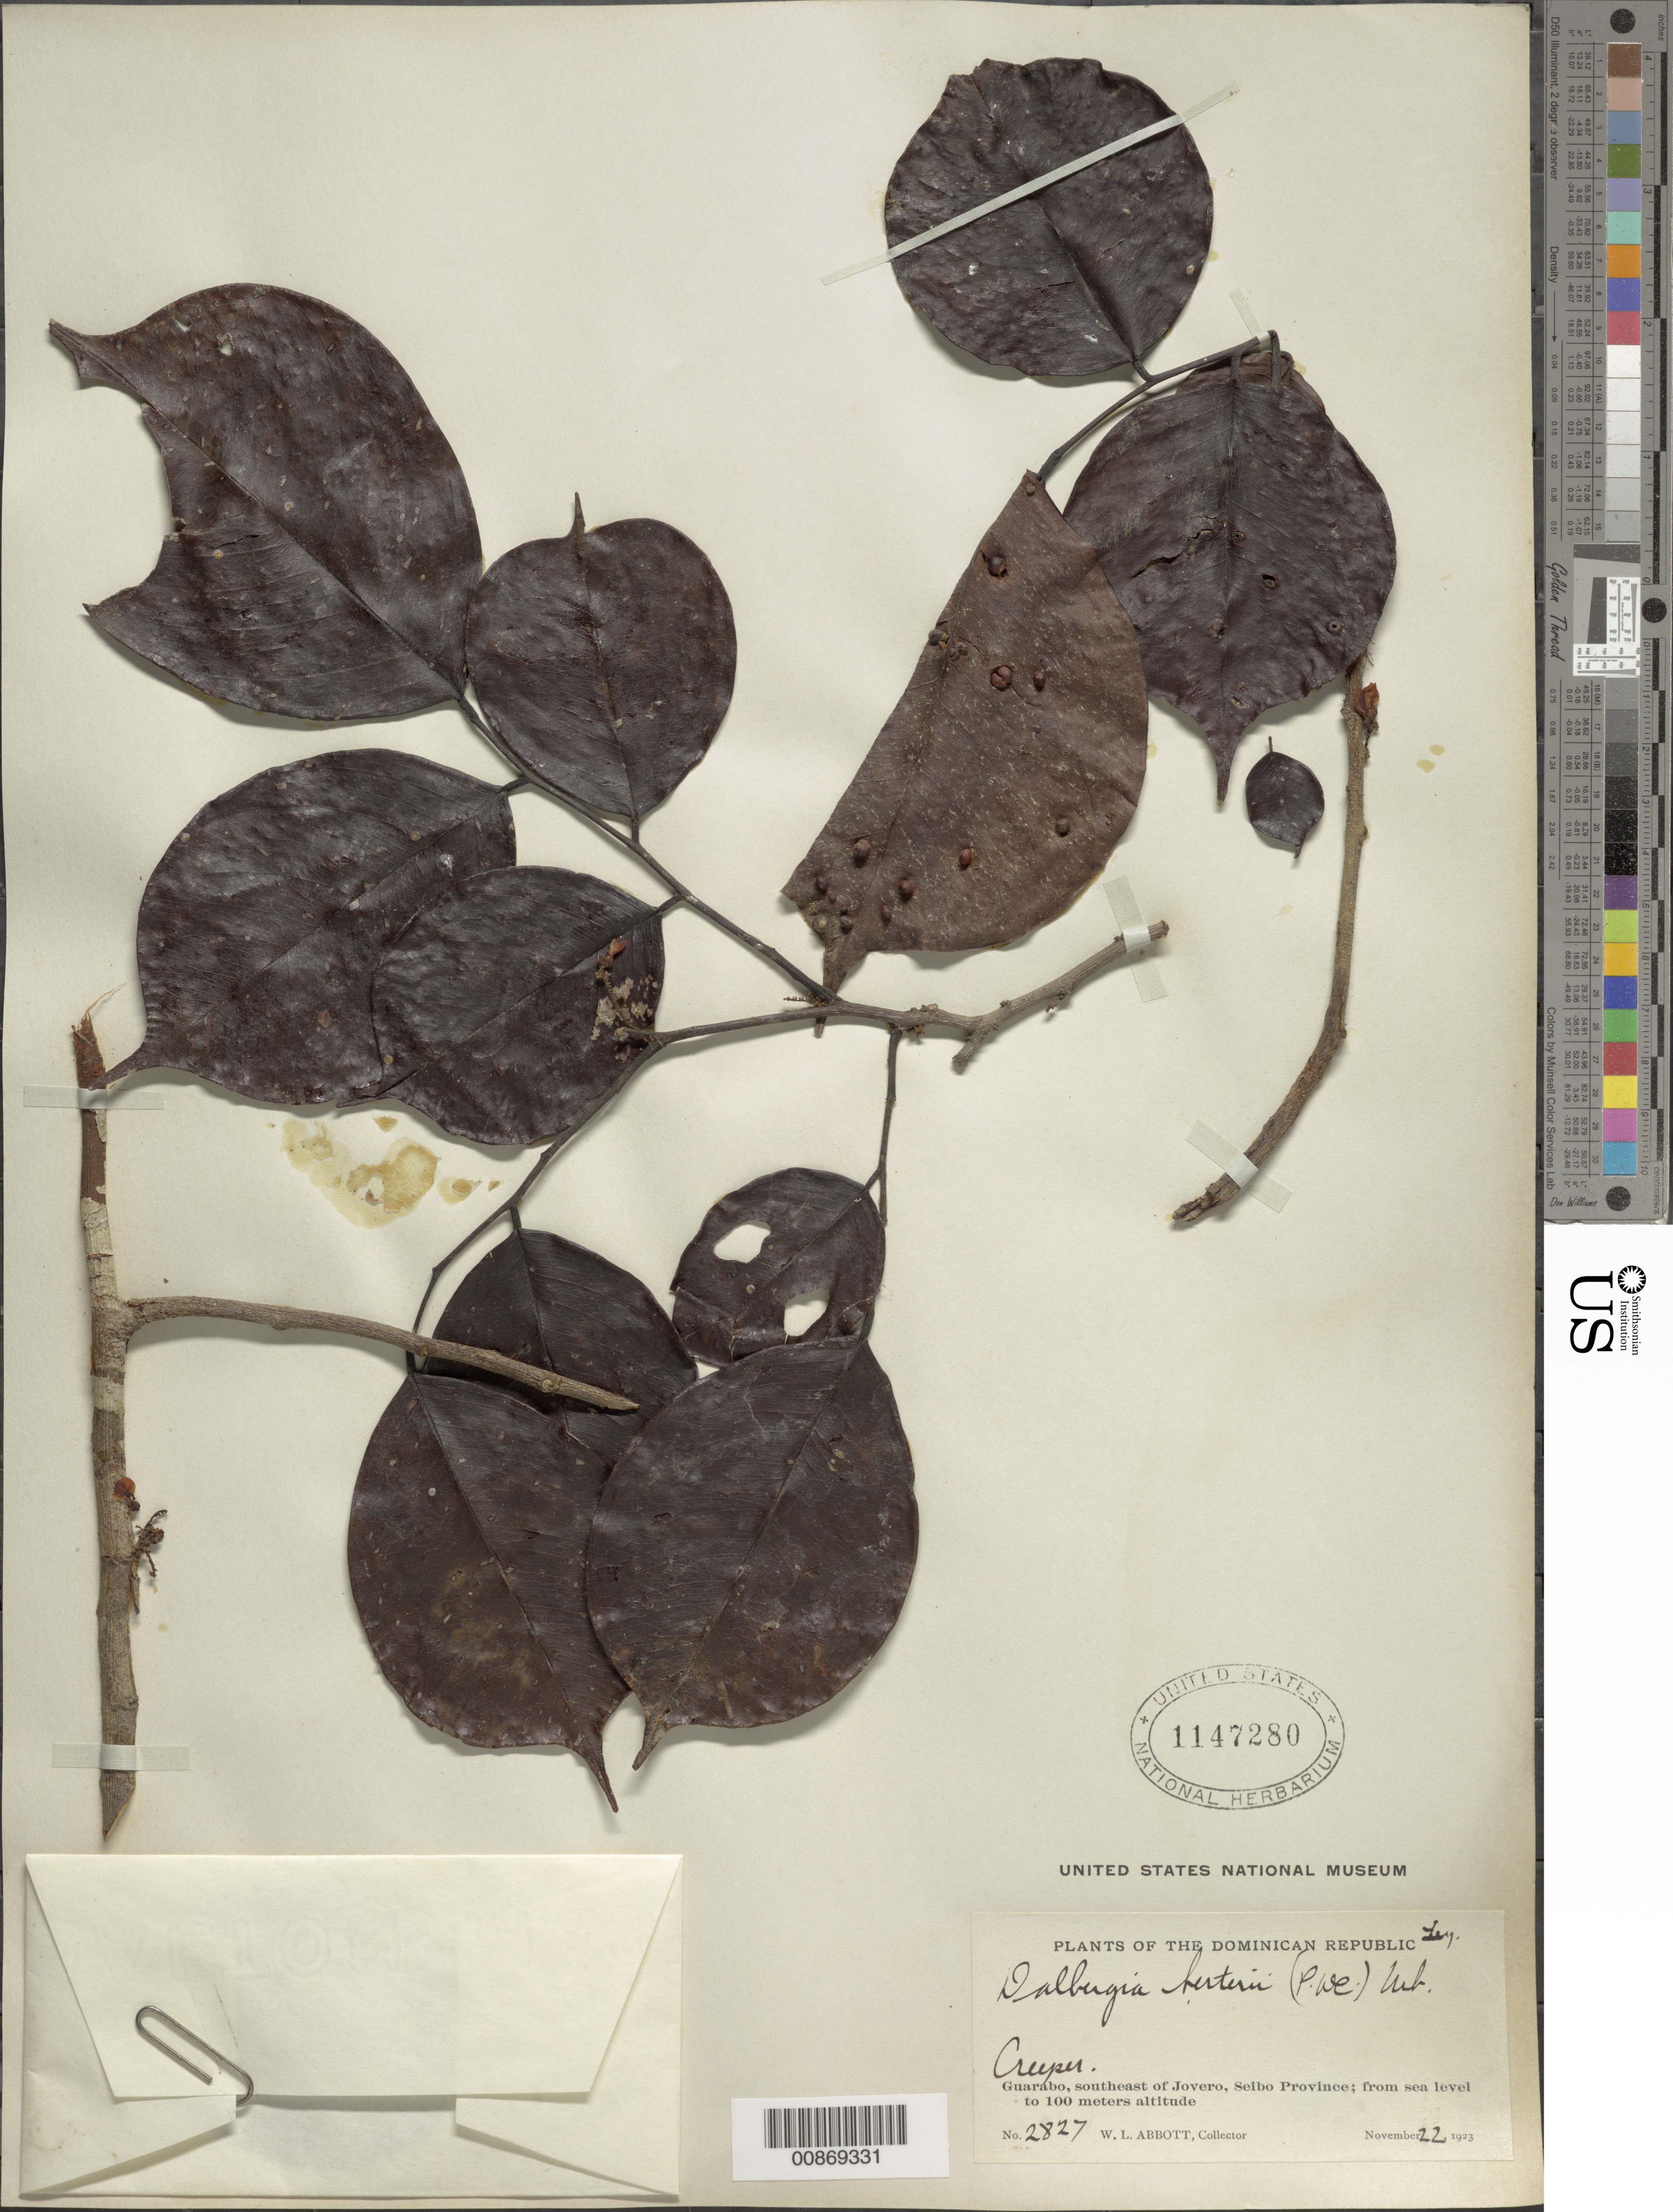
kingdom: Plantae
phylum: Tracheophyta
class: Magnoliopsida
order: Fabales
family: Fabaceae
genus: Dalbergia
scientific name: Dalbergia berteroi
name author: (DC.) Urb.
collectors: W. L. Abbott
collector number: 2827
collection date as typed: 22 Nov 1923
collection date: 1923-11-22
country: Dominican Republic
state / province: El Seibo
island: Hispaniola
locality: Guarabo, southeast of Jovero.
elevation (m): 0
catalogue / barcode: US 1147280